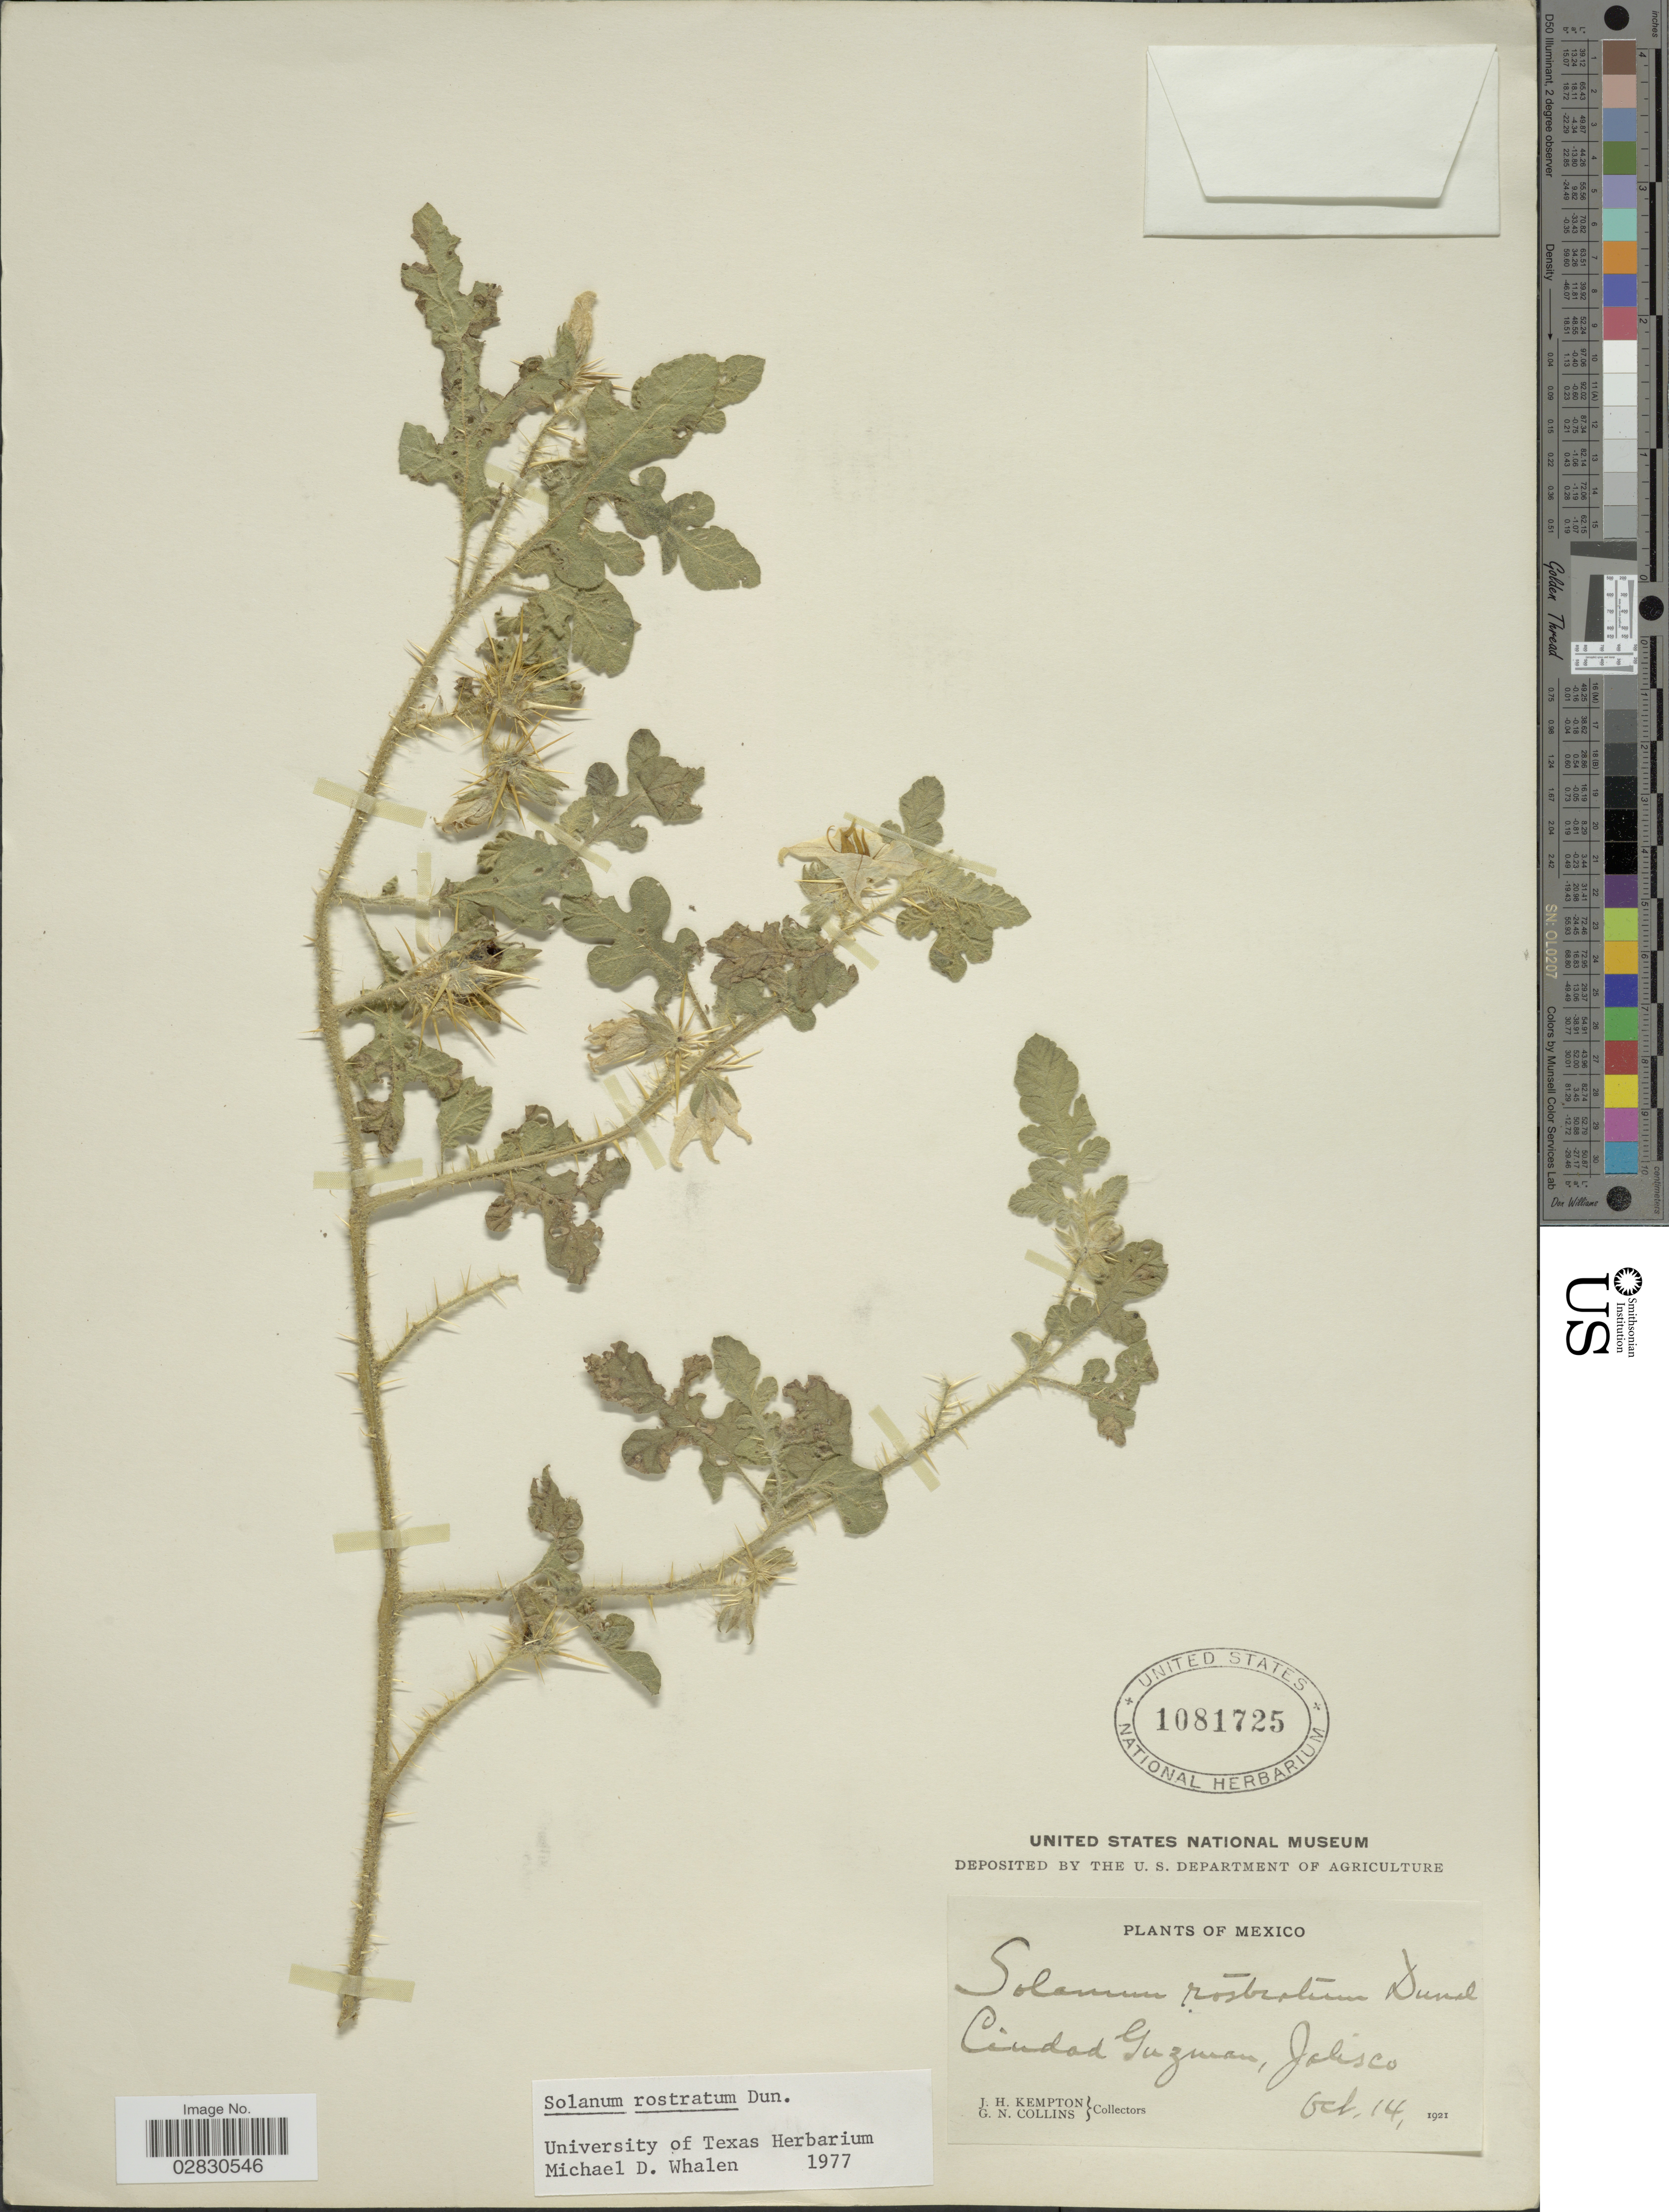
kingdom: Plantae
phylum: Tracheophyta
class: Magnoliopsida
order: Solanales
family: Solanaceae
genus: Solanum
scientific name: Solanum rostratum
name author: Dunal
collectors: J. H. Kempton & G. Collins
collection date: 1921-10-14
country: Mexico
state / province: Jalisco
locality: Ciudad Guzuman.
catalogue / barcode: US 1081725